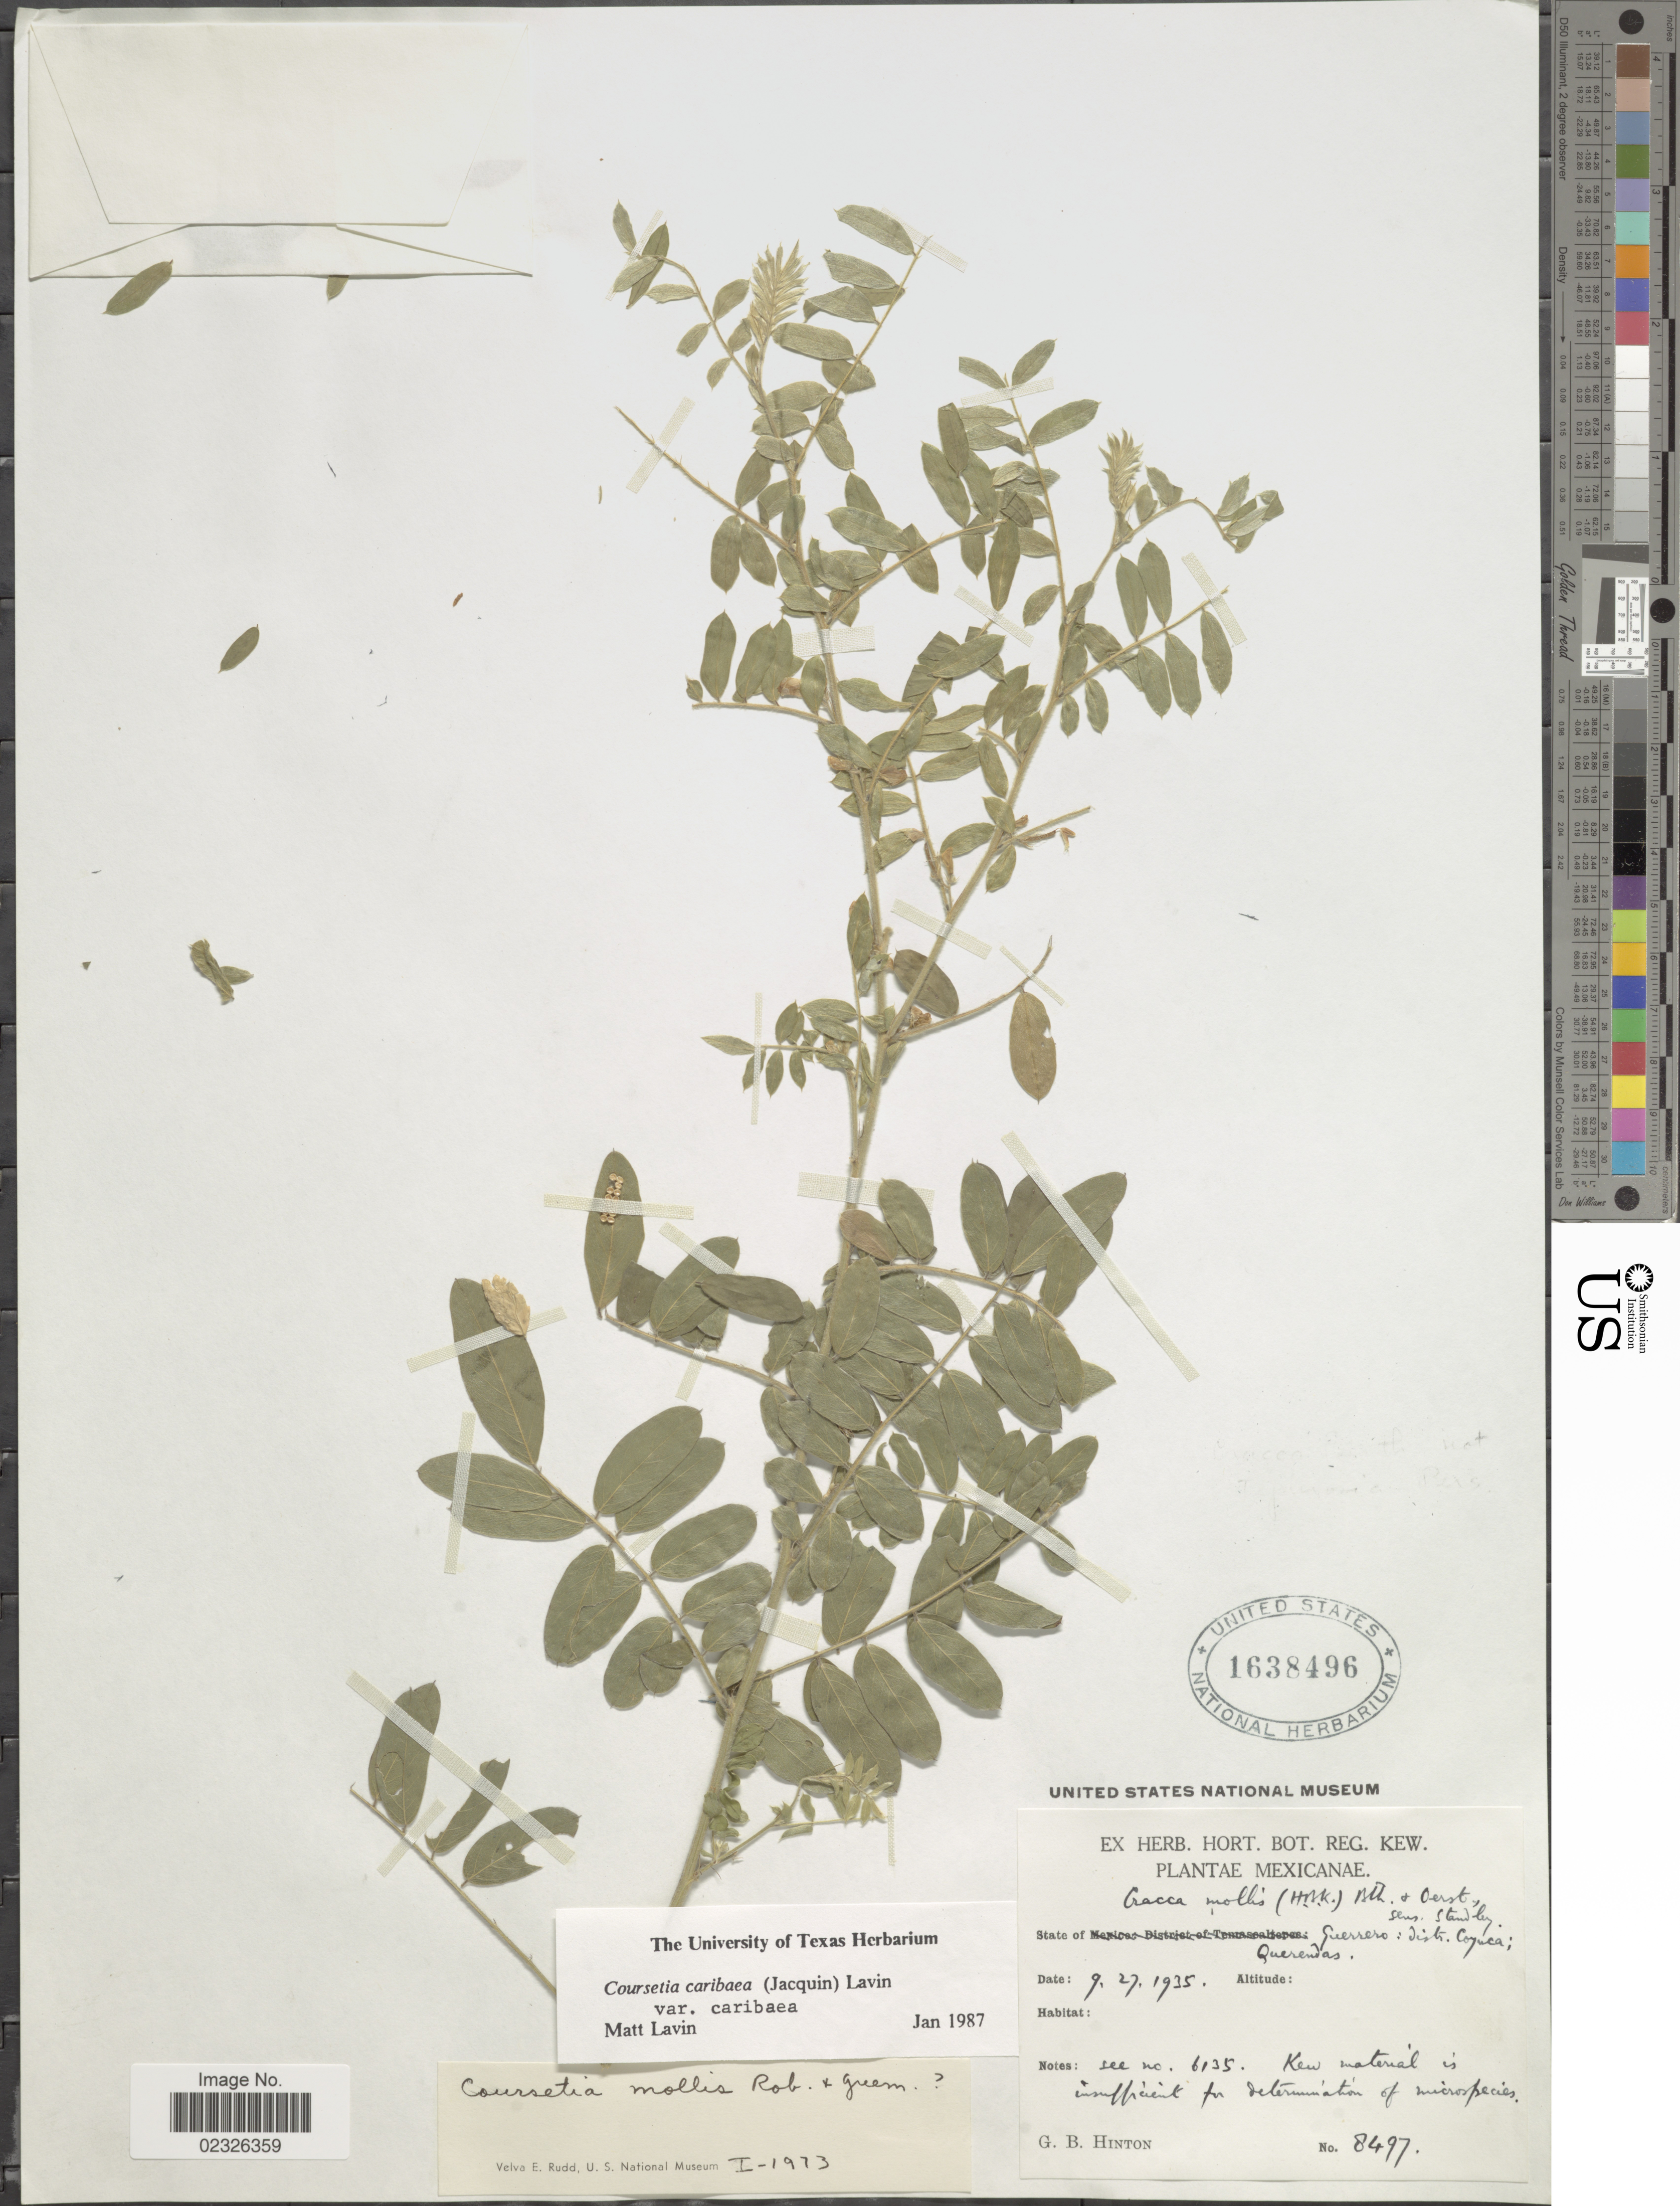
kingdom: Plantae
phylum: Tracheophyta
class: Magnoliopsida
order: Fabales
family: Fabaceae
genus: Coursetia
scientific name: Coursetia caribaea var. caribaea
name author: (Jacq.) Lavin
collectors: G. B. Hinton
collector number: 8497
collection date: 1935-09-27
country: Mexico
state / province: Guerrero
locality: Mexicanae. Guerrero: Distr. Coyuca; Querendas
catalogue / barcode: US 1638496